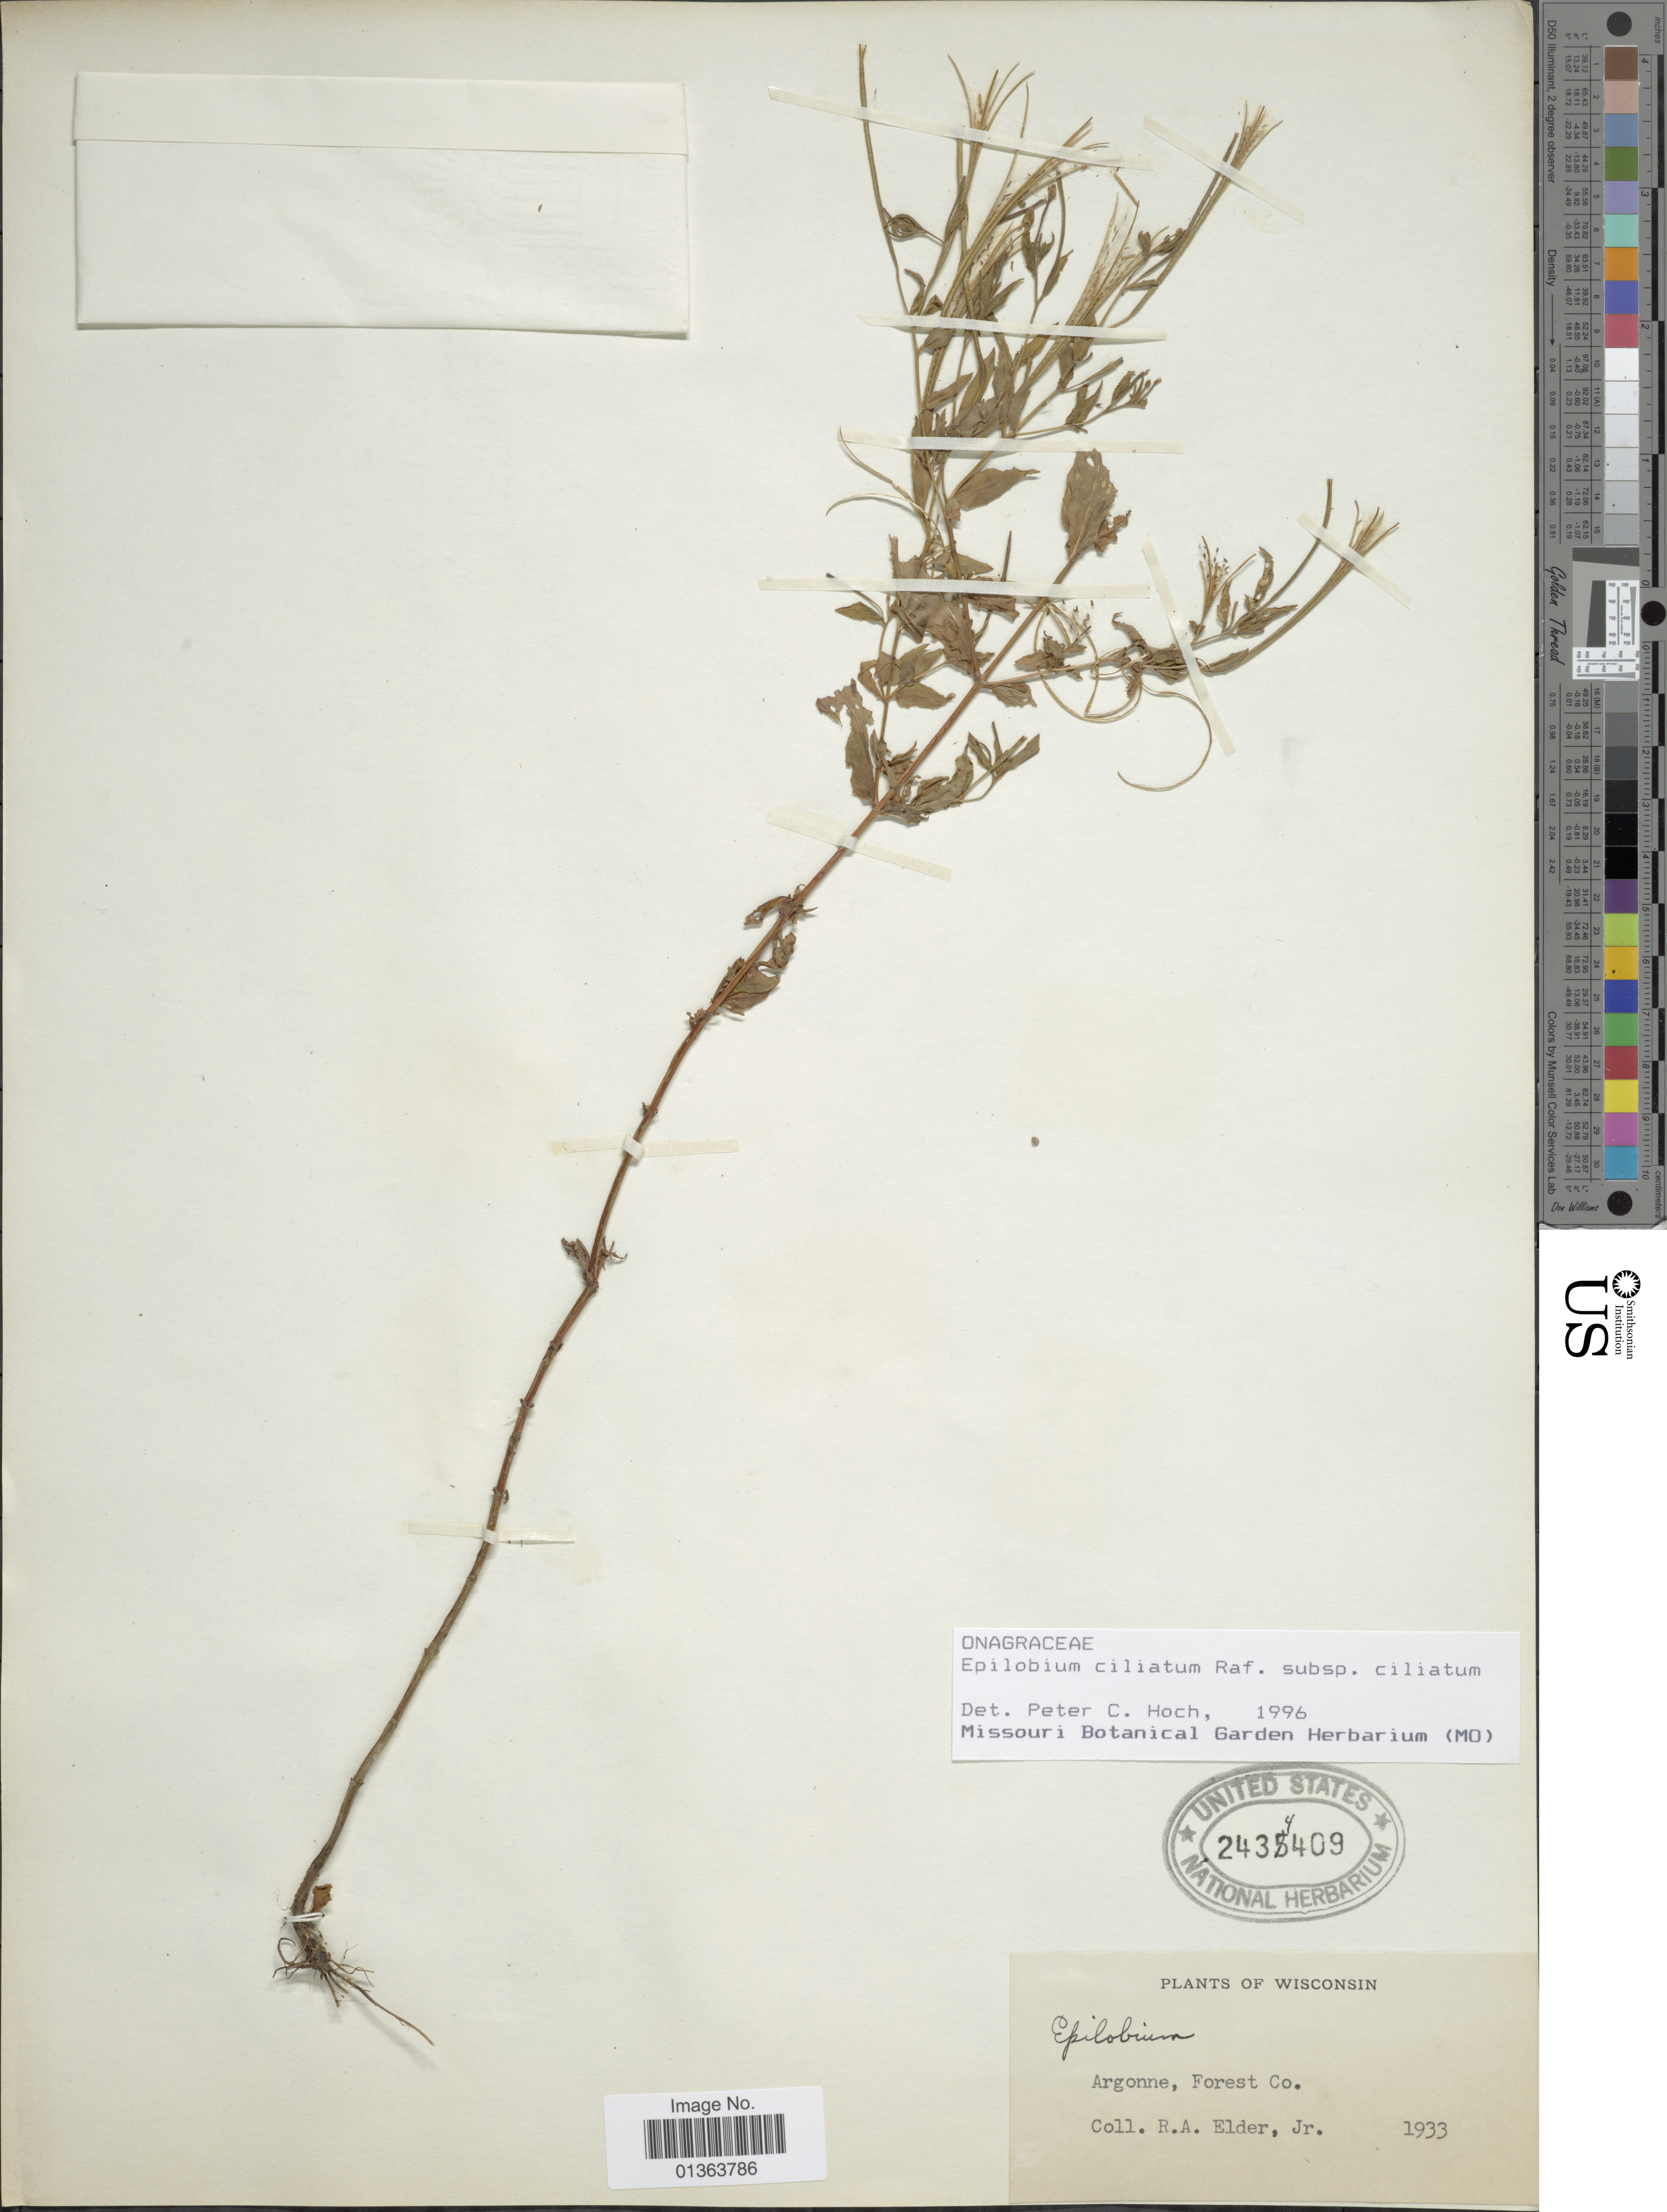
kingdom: Plantae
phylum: Tracheophyta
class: Magnoliopsida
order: Myrtales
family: Onagraceae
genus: Epilobium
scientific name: Epilobium ciliatum subsp. ciliatum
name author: Raf.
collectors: R. Elder Jr.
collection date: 1933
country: United States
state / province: Wisconsin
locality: Argonne, Forest Co.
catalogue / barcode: US 2434409